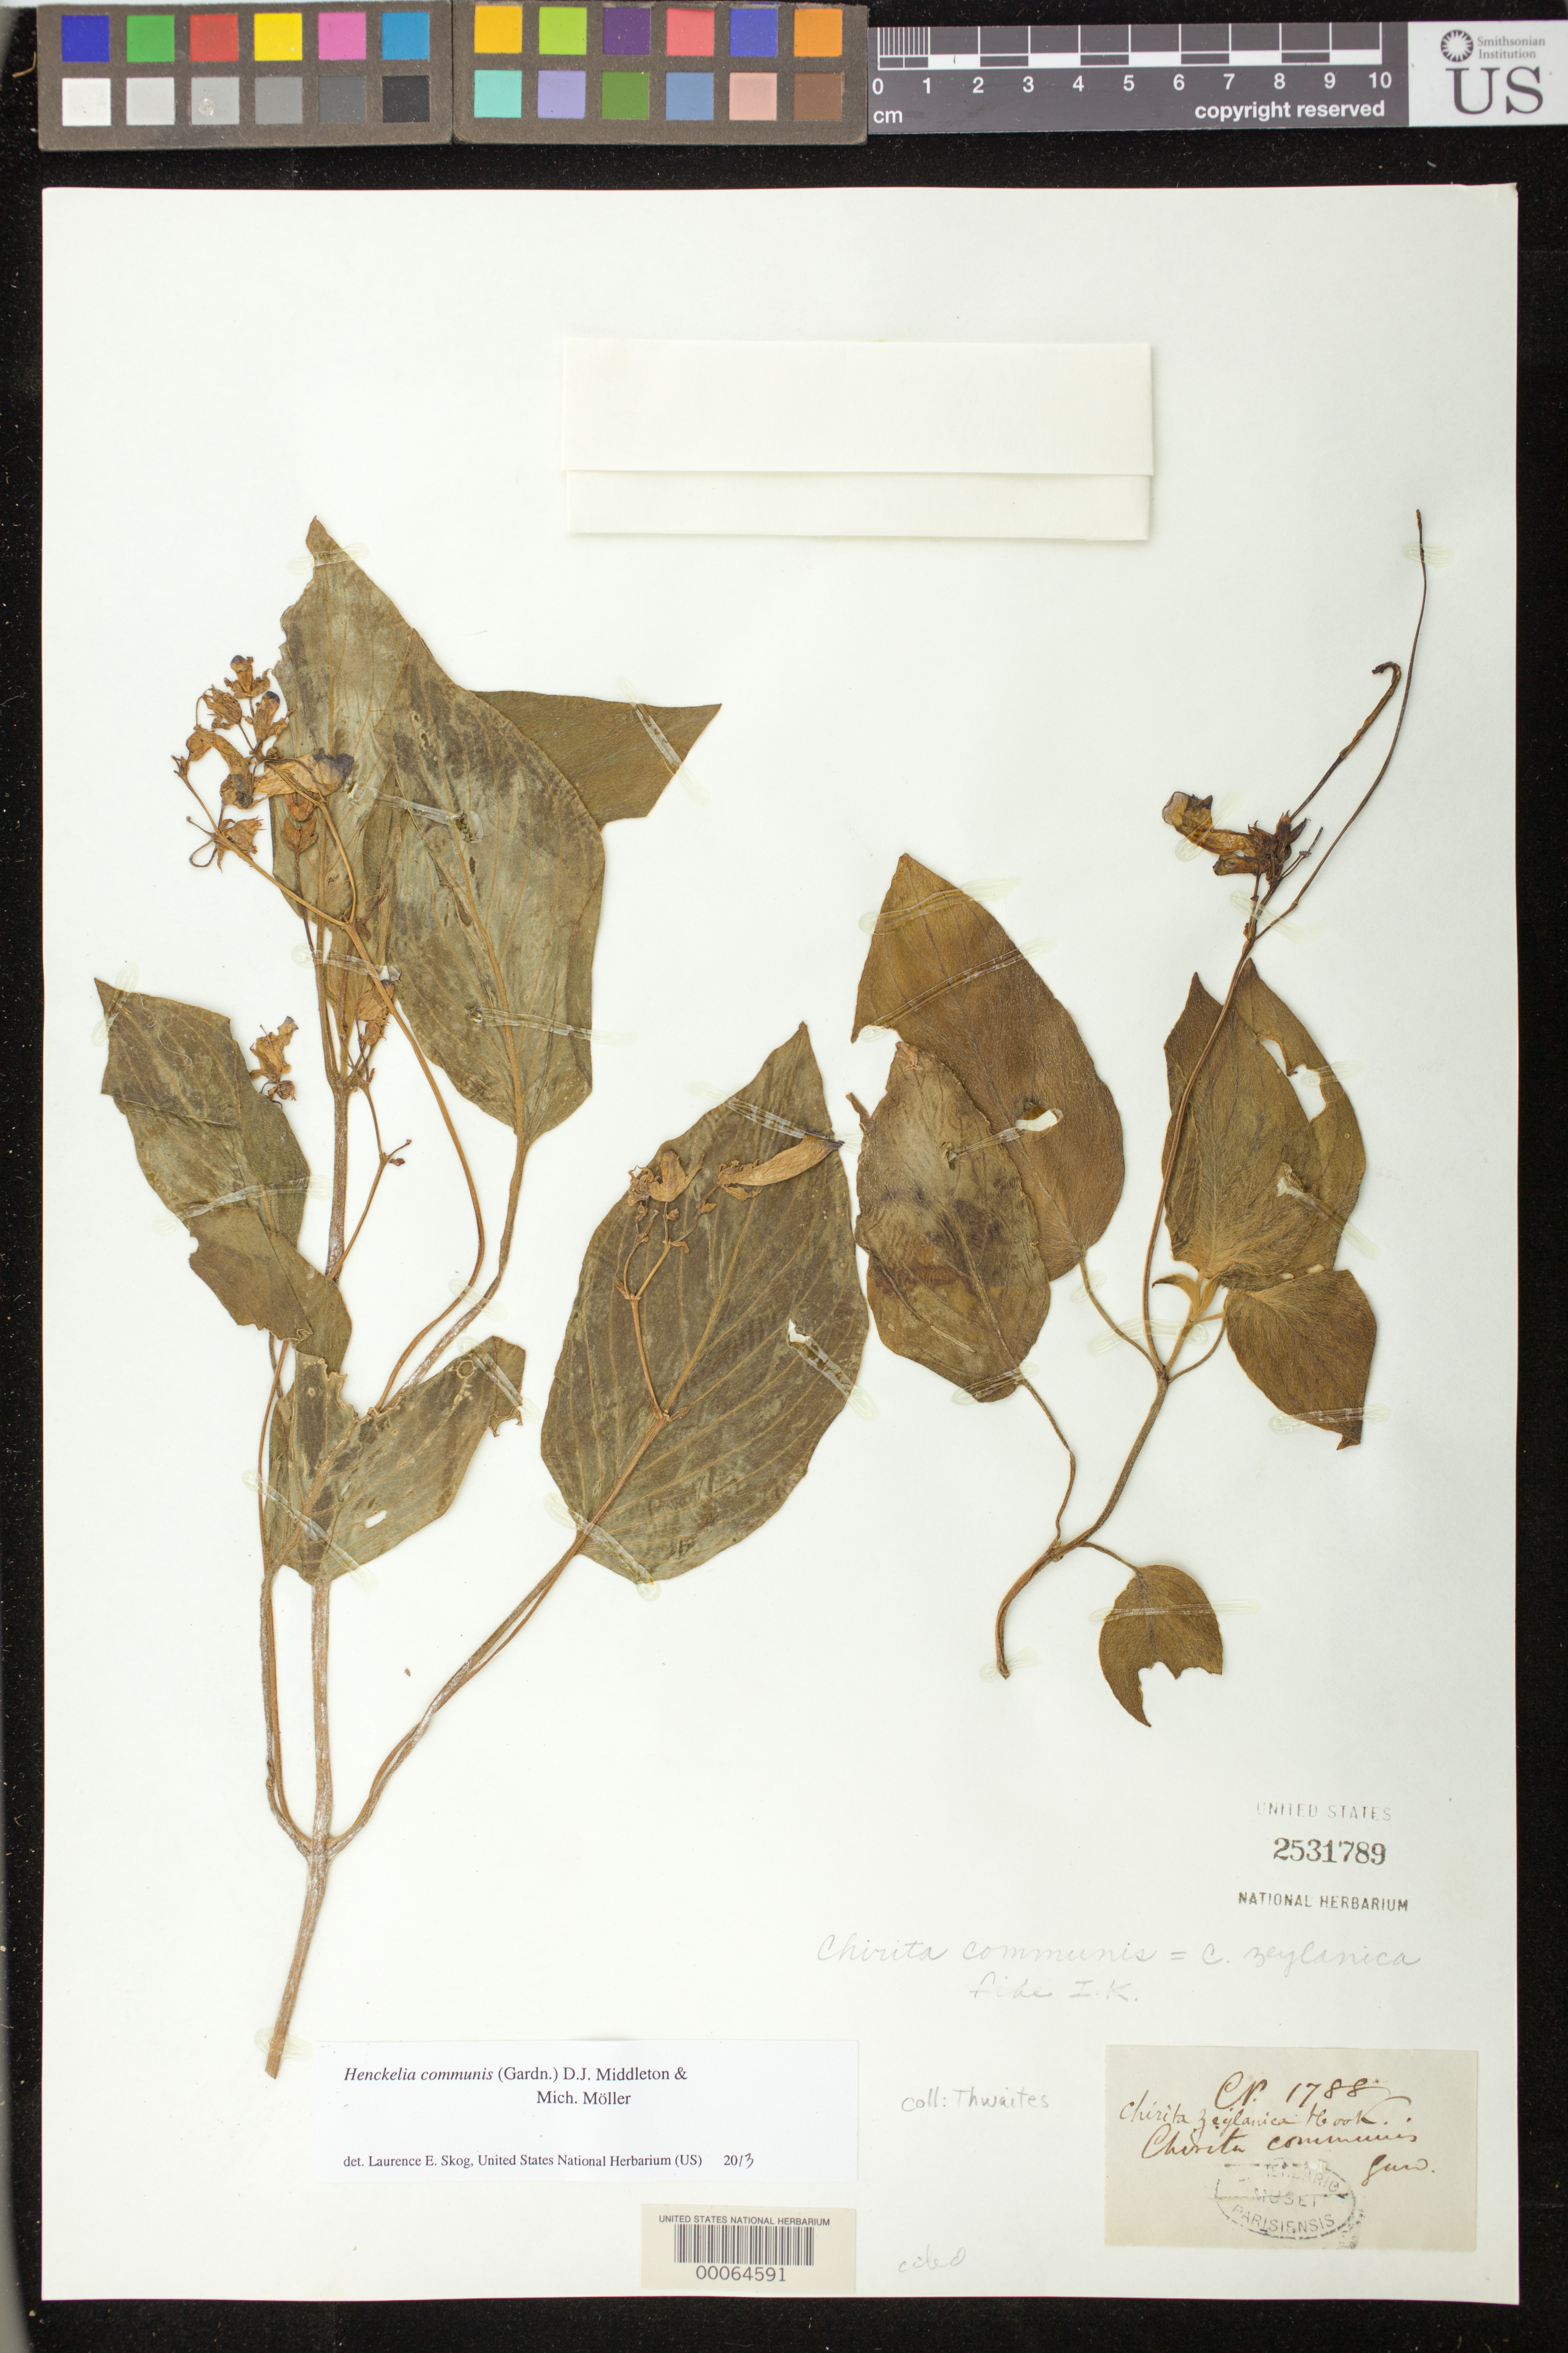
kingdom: Plantae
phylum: Tracheophyta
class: Magnoliopsida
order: Lamiales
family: Gesneriaceae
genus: Henckelia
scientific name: Henckelia communis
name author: (Gardner) D.J. Middleton & Mich. Möller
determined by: Skog, Laurence E.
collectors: G. H. K. Thwaites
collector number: CN 1788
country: Sri Lanka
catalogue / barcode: US 2531789